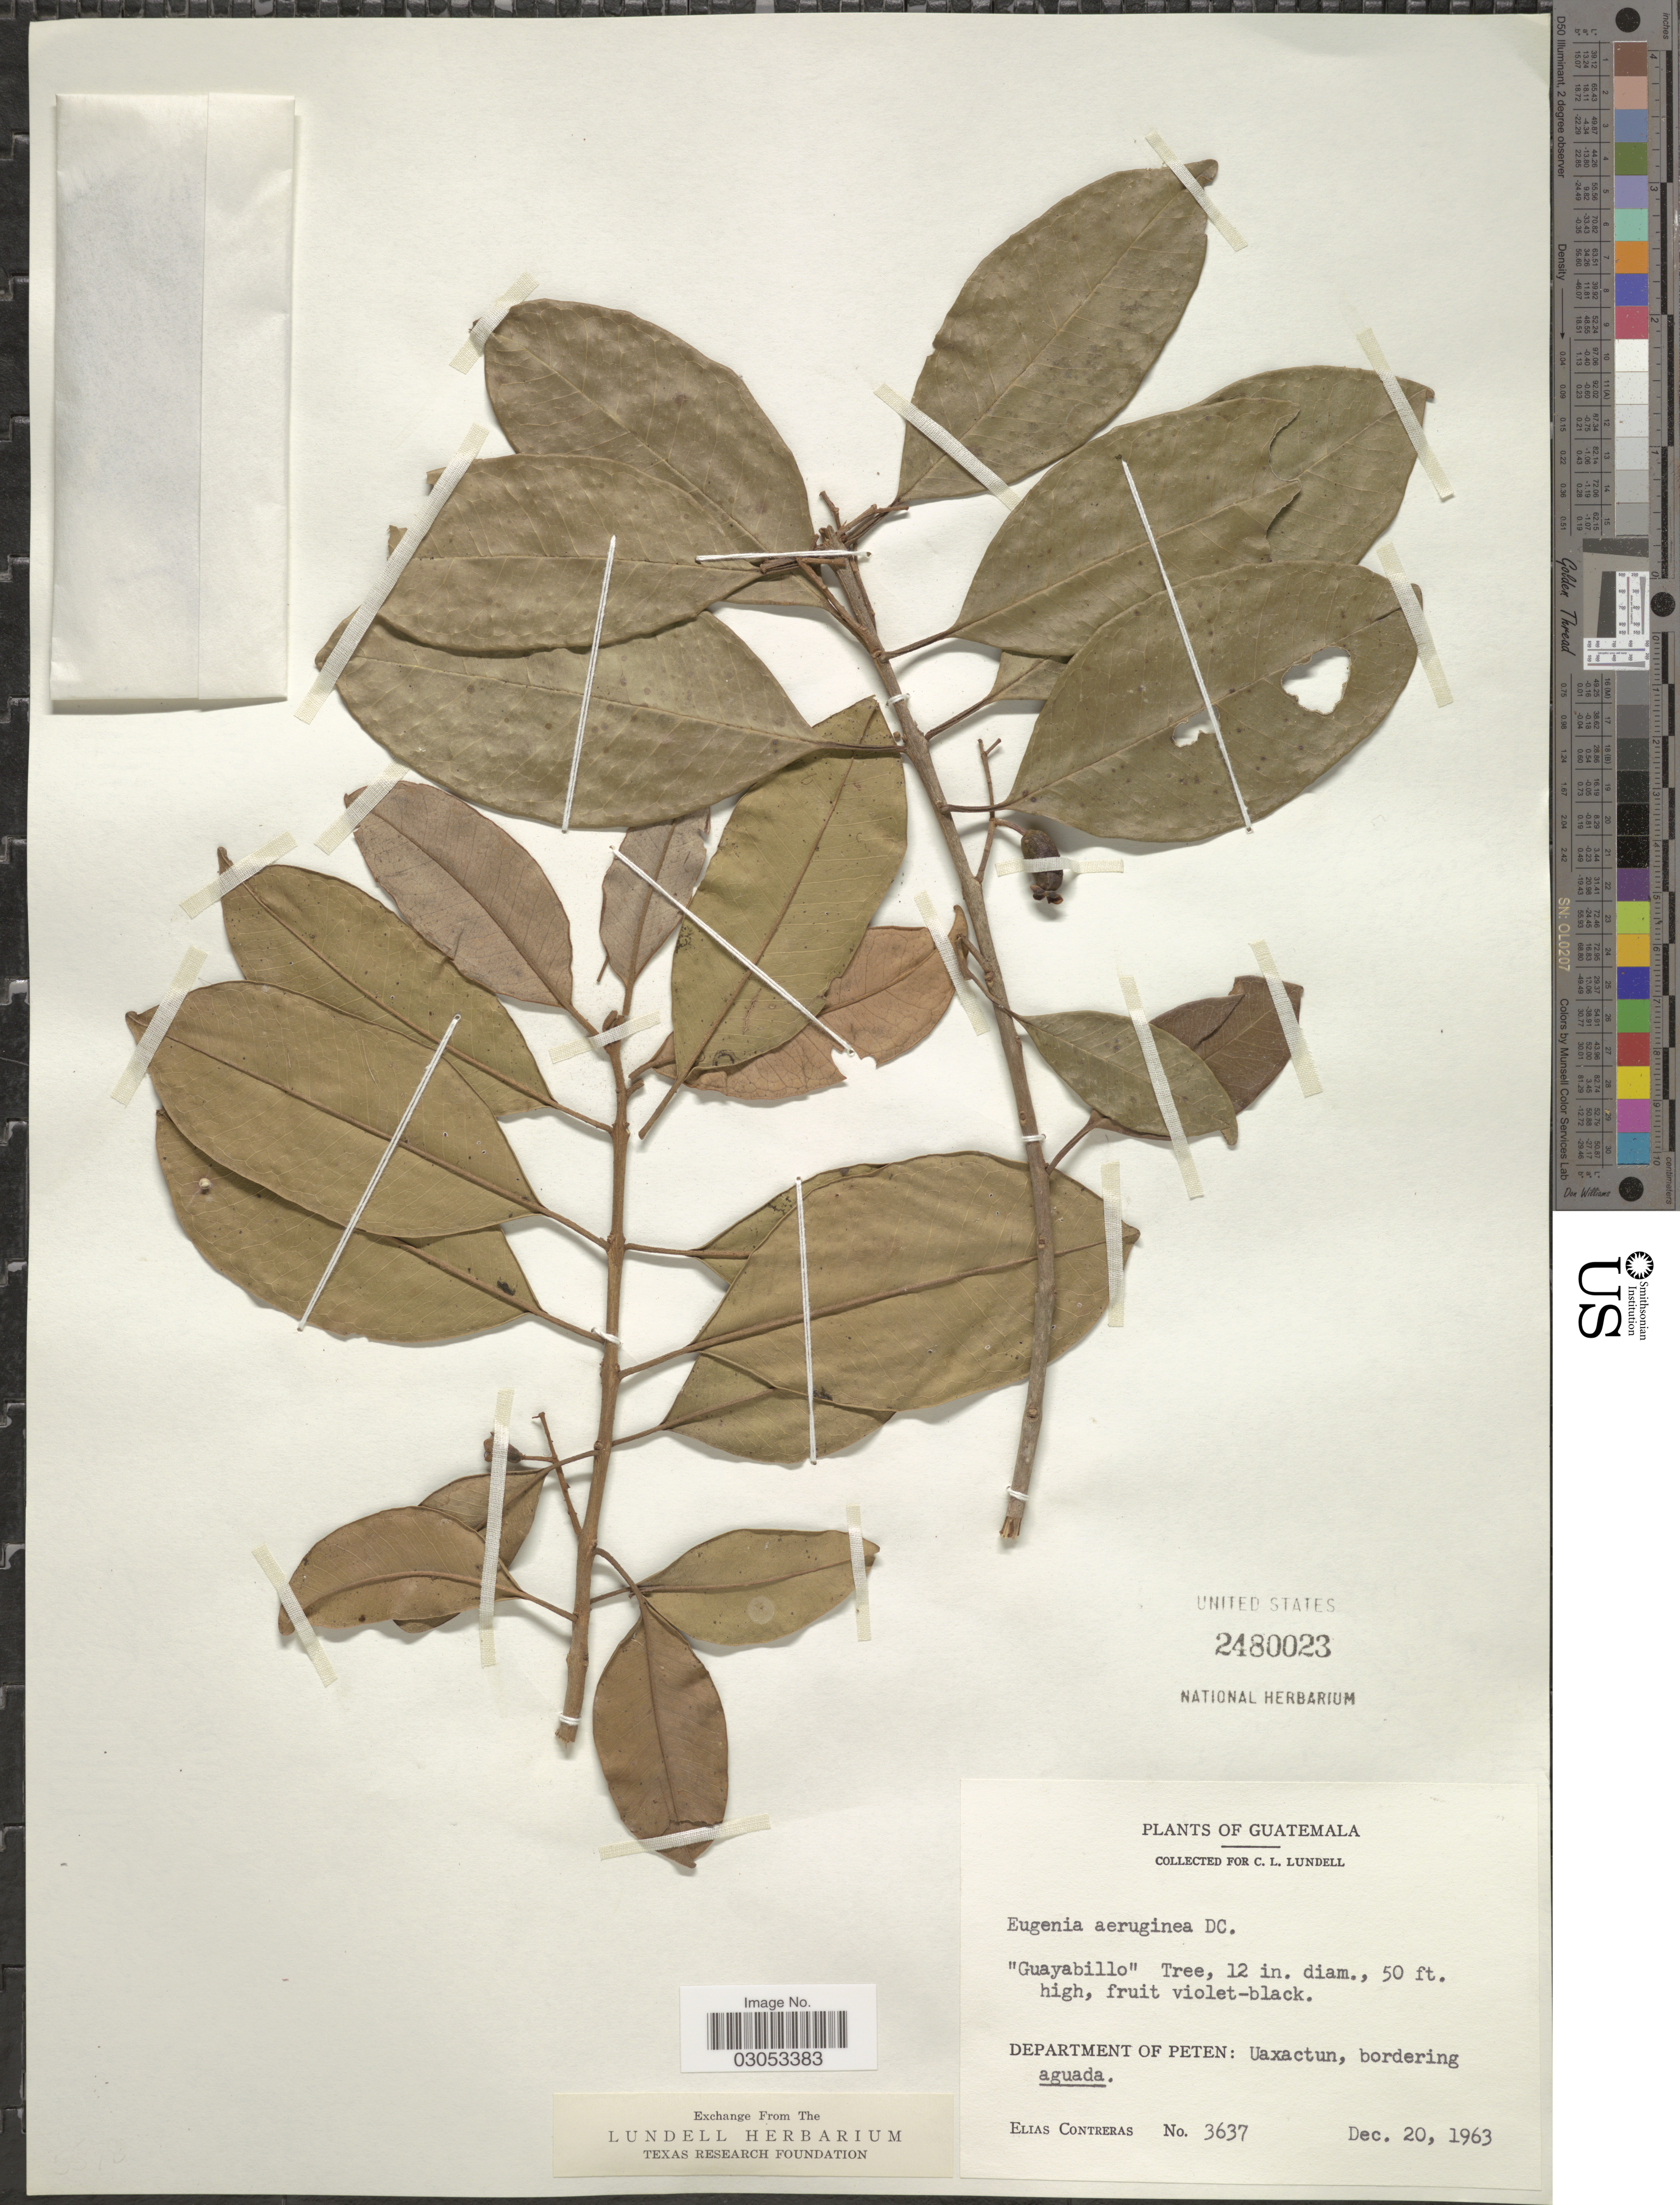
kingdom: Plantae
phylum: Tracheophyta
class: Magnoliopsida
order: Myrtales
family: Myrtaceae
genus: Eugenia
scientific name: Eugenia aeruginea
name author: DC.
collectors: E. Contreras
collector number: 3637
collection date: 1963-12-20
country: Guatemala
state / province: El Petén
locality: Department of Peten: Uaxactum, bordering aguada.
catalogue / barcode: US 2480023